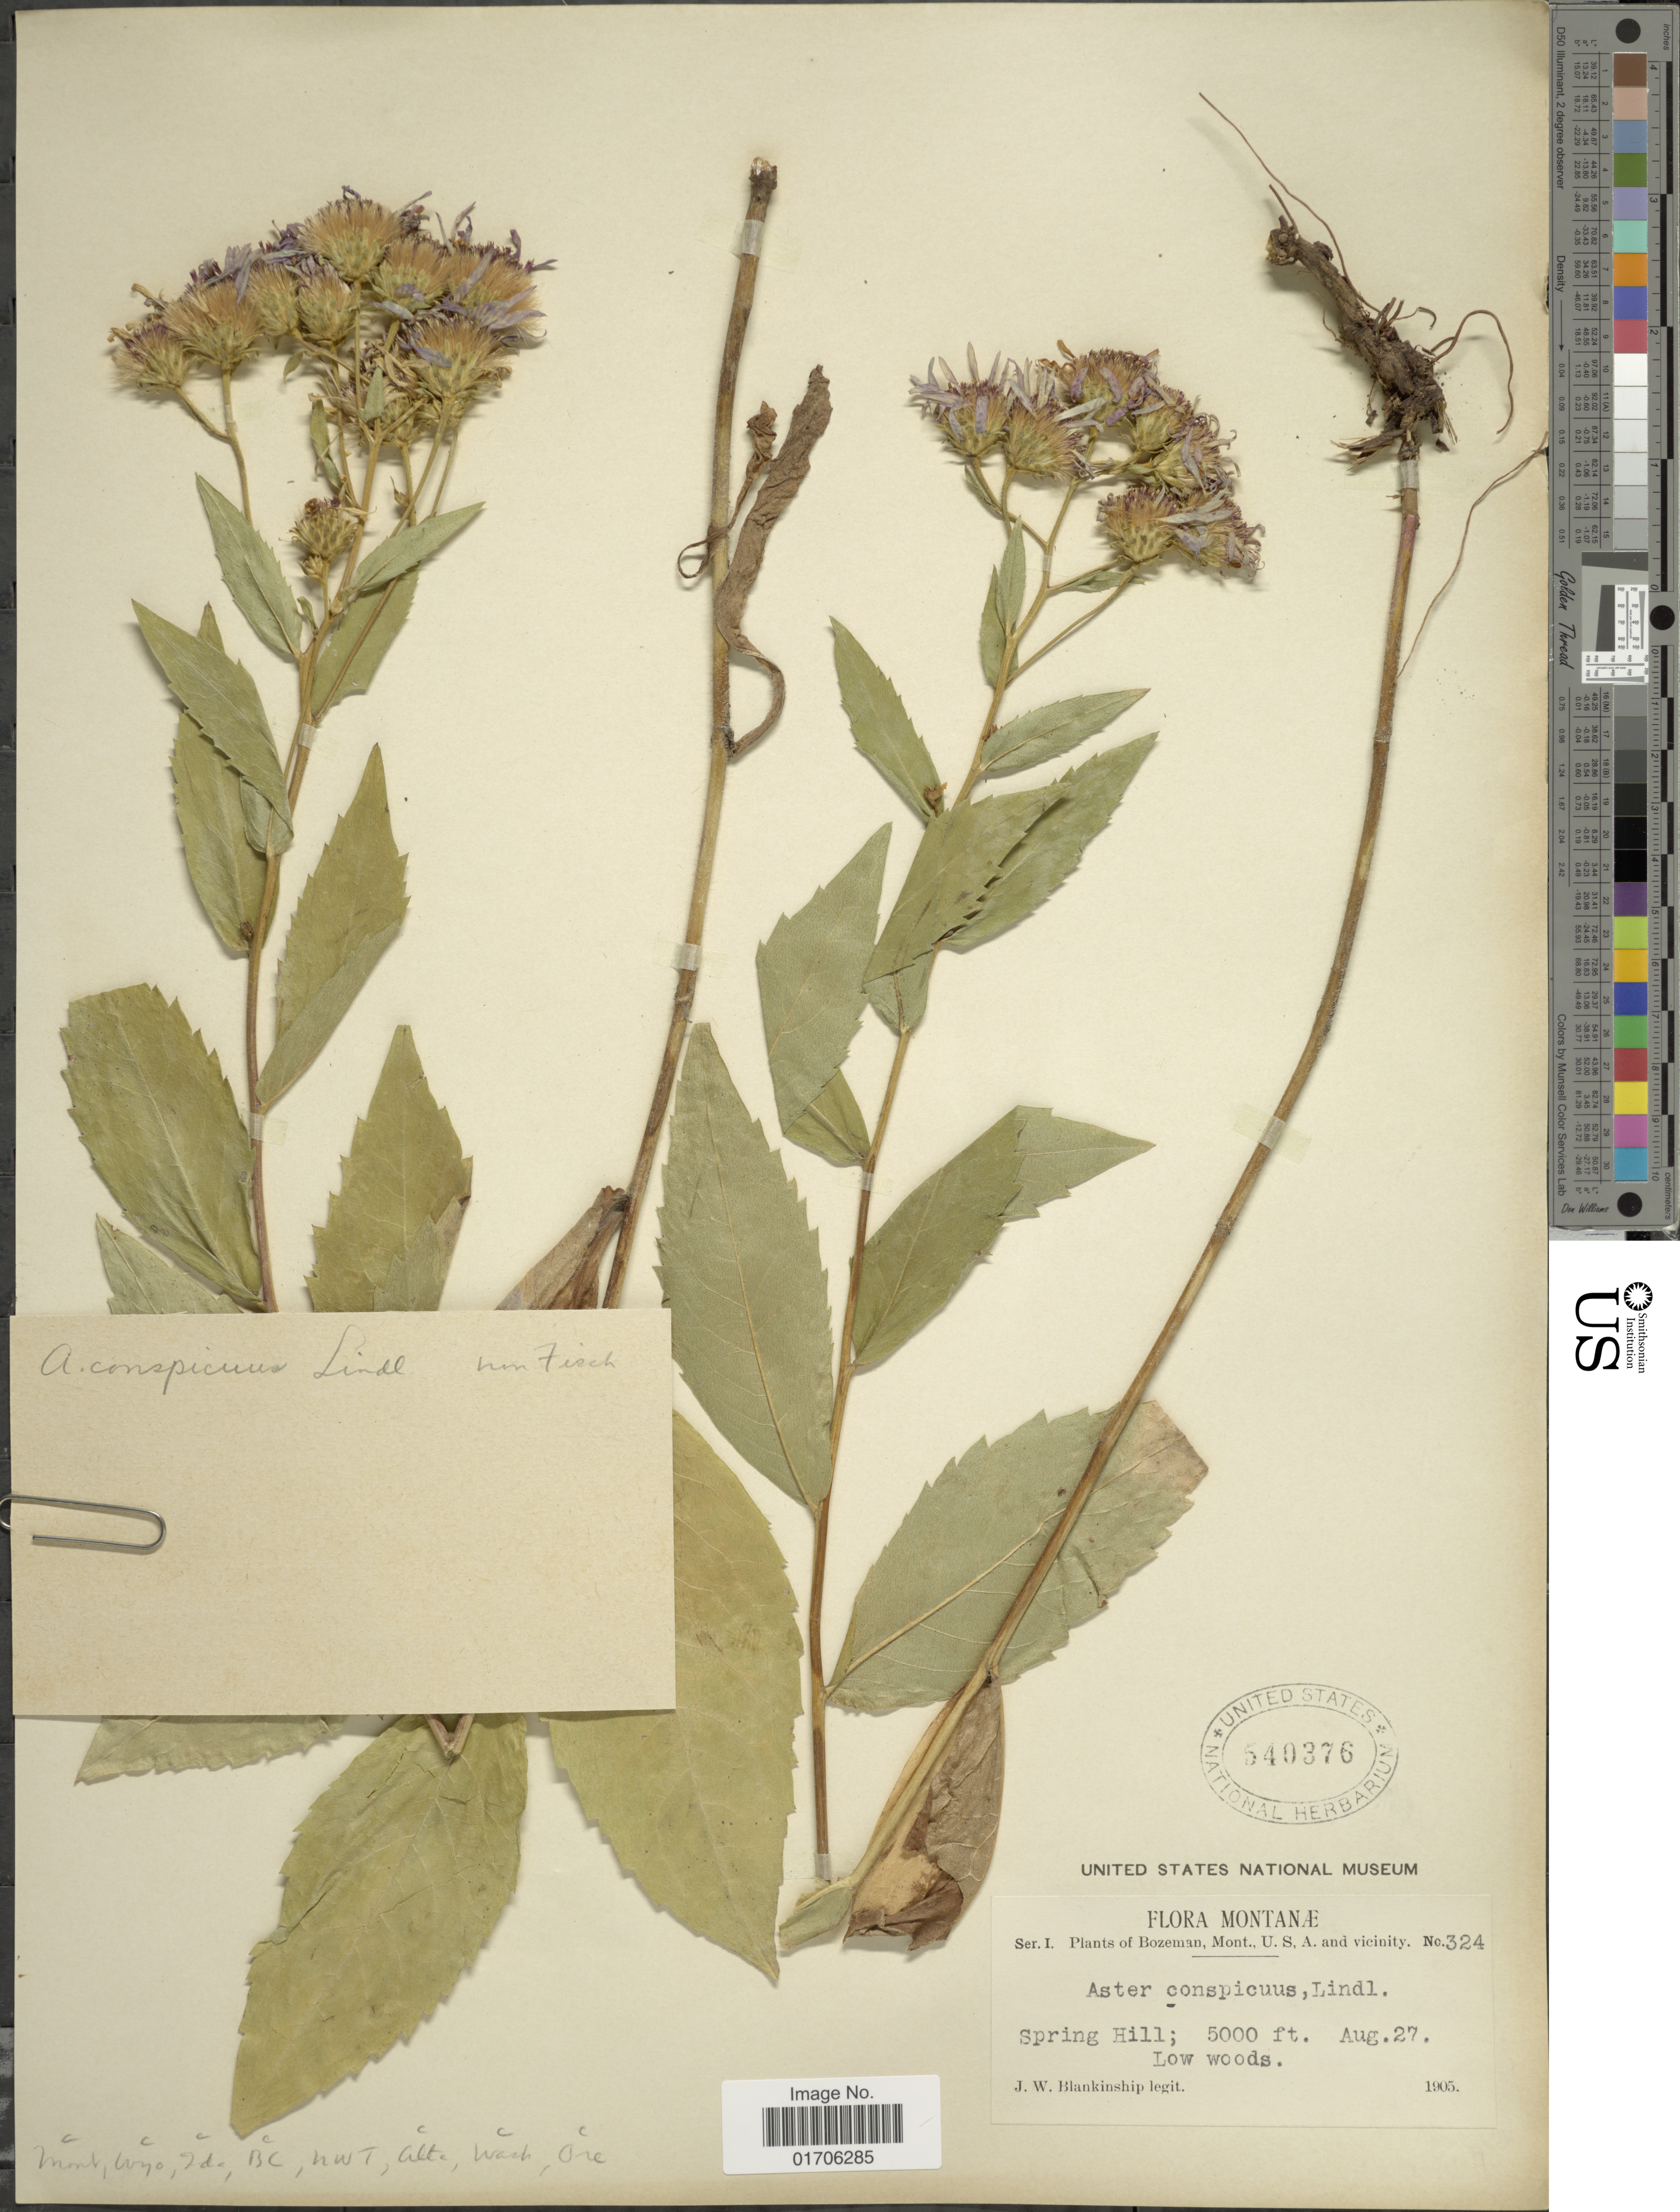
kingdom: Plantae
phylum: Tracheophyta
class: Magnoliopsida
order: Asterales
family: Asteraceae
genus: Eurybia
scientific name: Eurybia conspicua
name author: (Lindl.) G.L. Nesom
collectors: J. W. Blankinship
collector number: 324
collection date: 1905-08-27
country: United States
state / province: Montana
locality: Montanæ. Ser. I. Bozeman, Mont., U.S.A. and vicinity. Spring Hill.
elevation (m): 1524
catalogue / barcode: US 540376